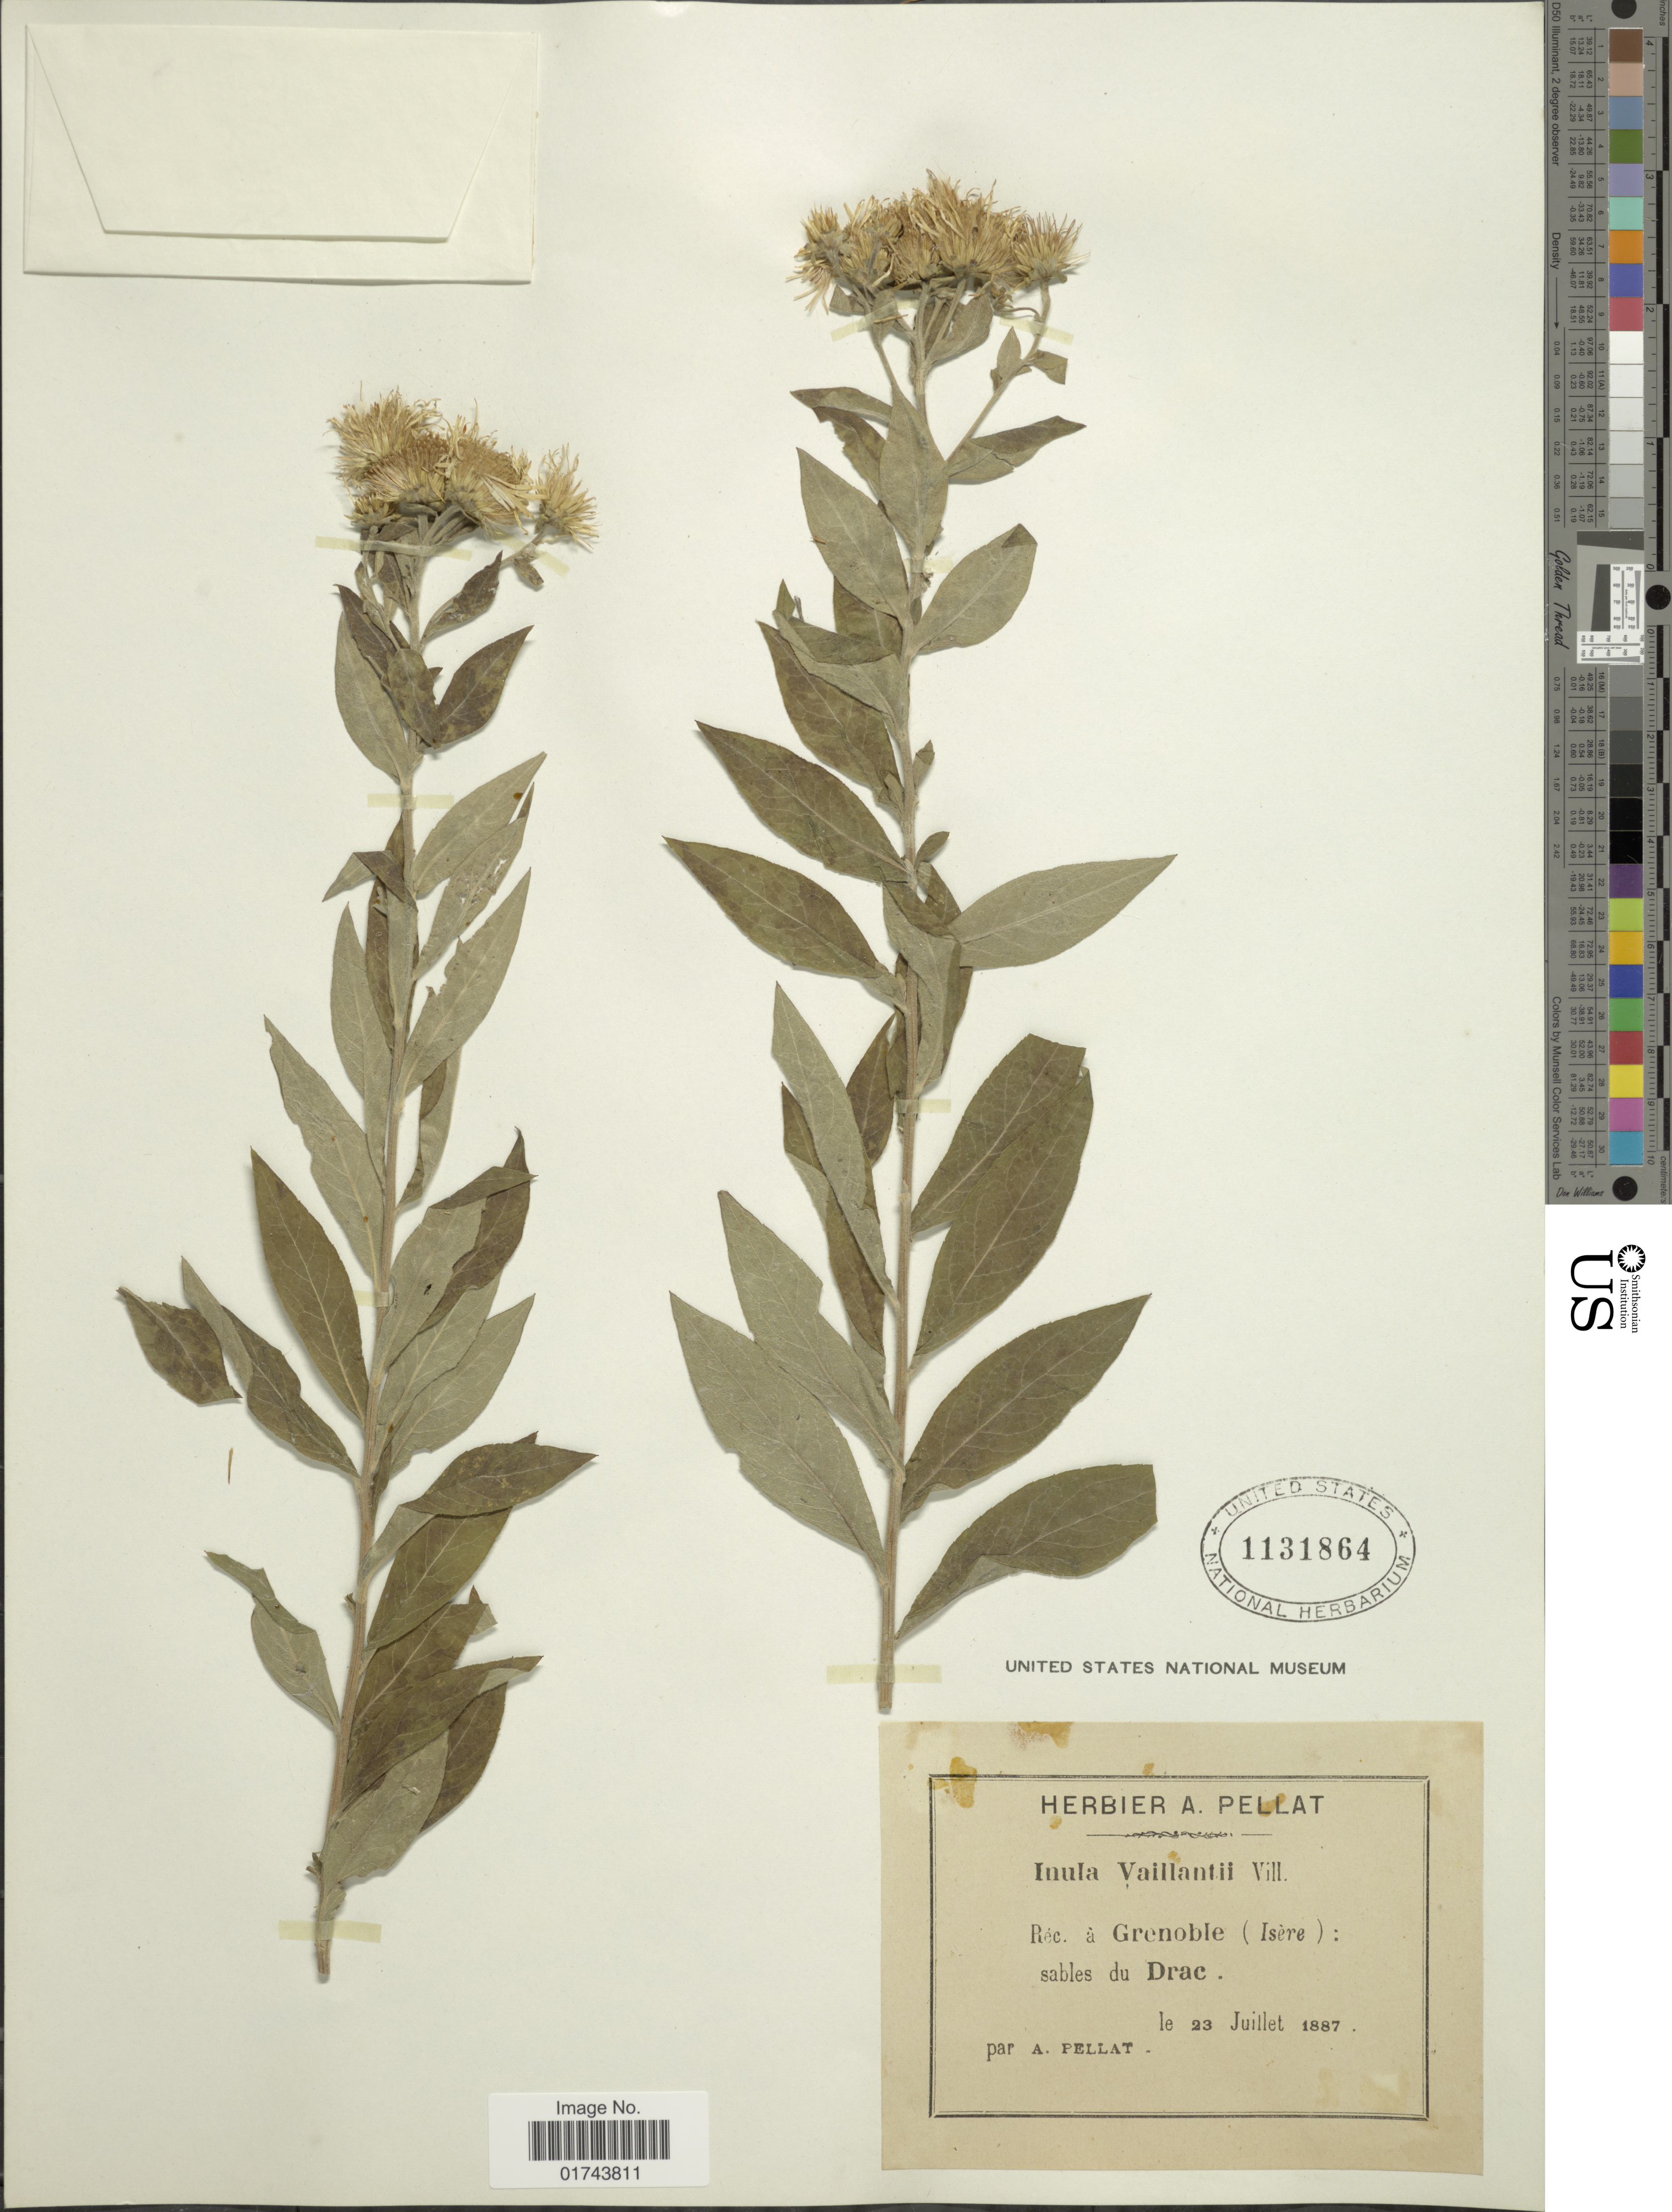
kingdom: Plantae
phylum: Tracheophyta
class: Magnoliopsida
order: Asterales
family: Asteraceae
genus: Inula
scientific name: Inula vaillantii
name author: Vill.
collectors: A. Pellat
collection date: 1887-07-23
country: France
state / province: Auvergne-Rhône-Alpes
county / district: Isère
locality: Grenoble (Isere), sables du Drac.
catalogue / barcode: US 1131864